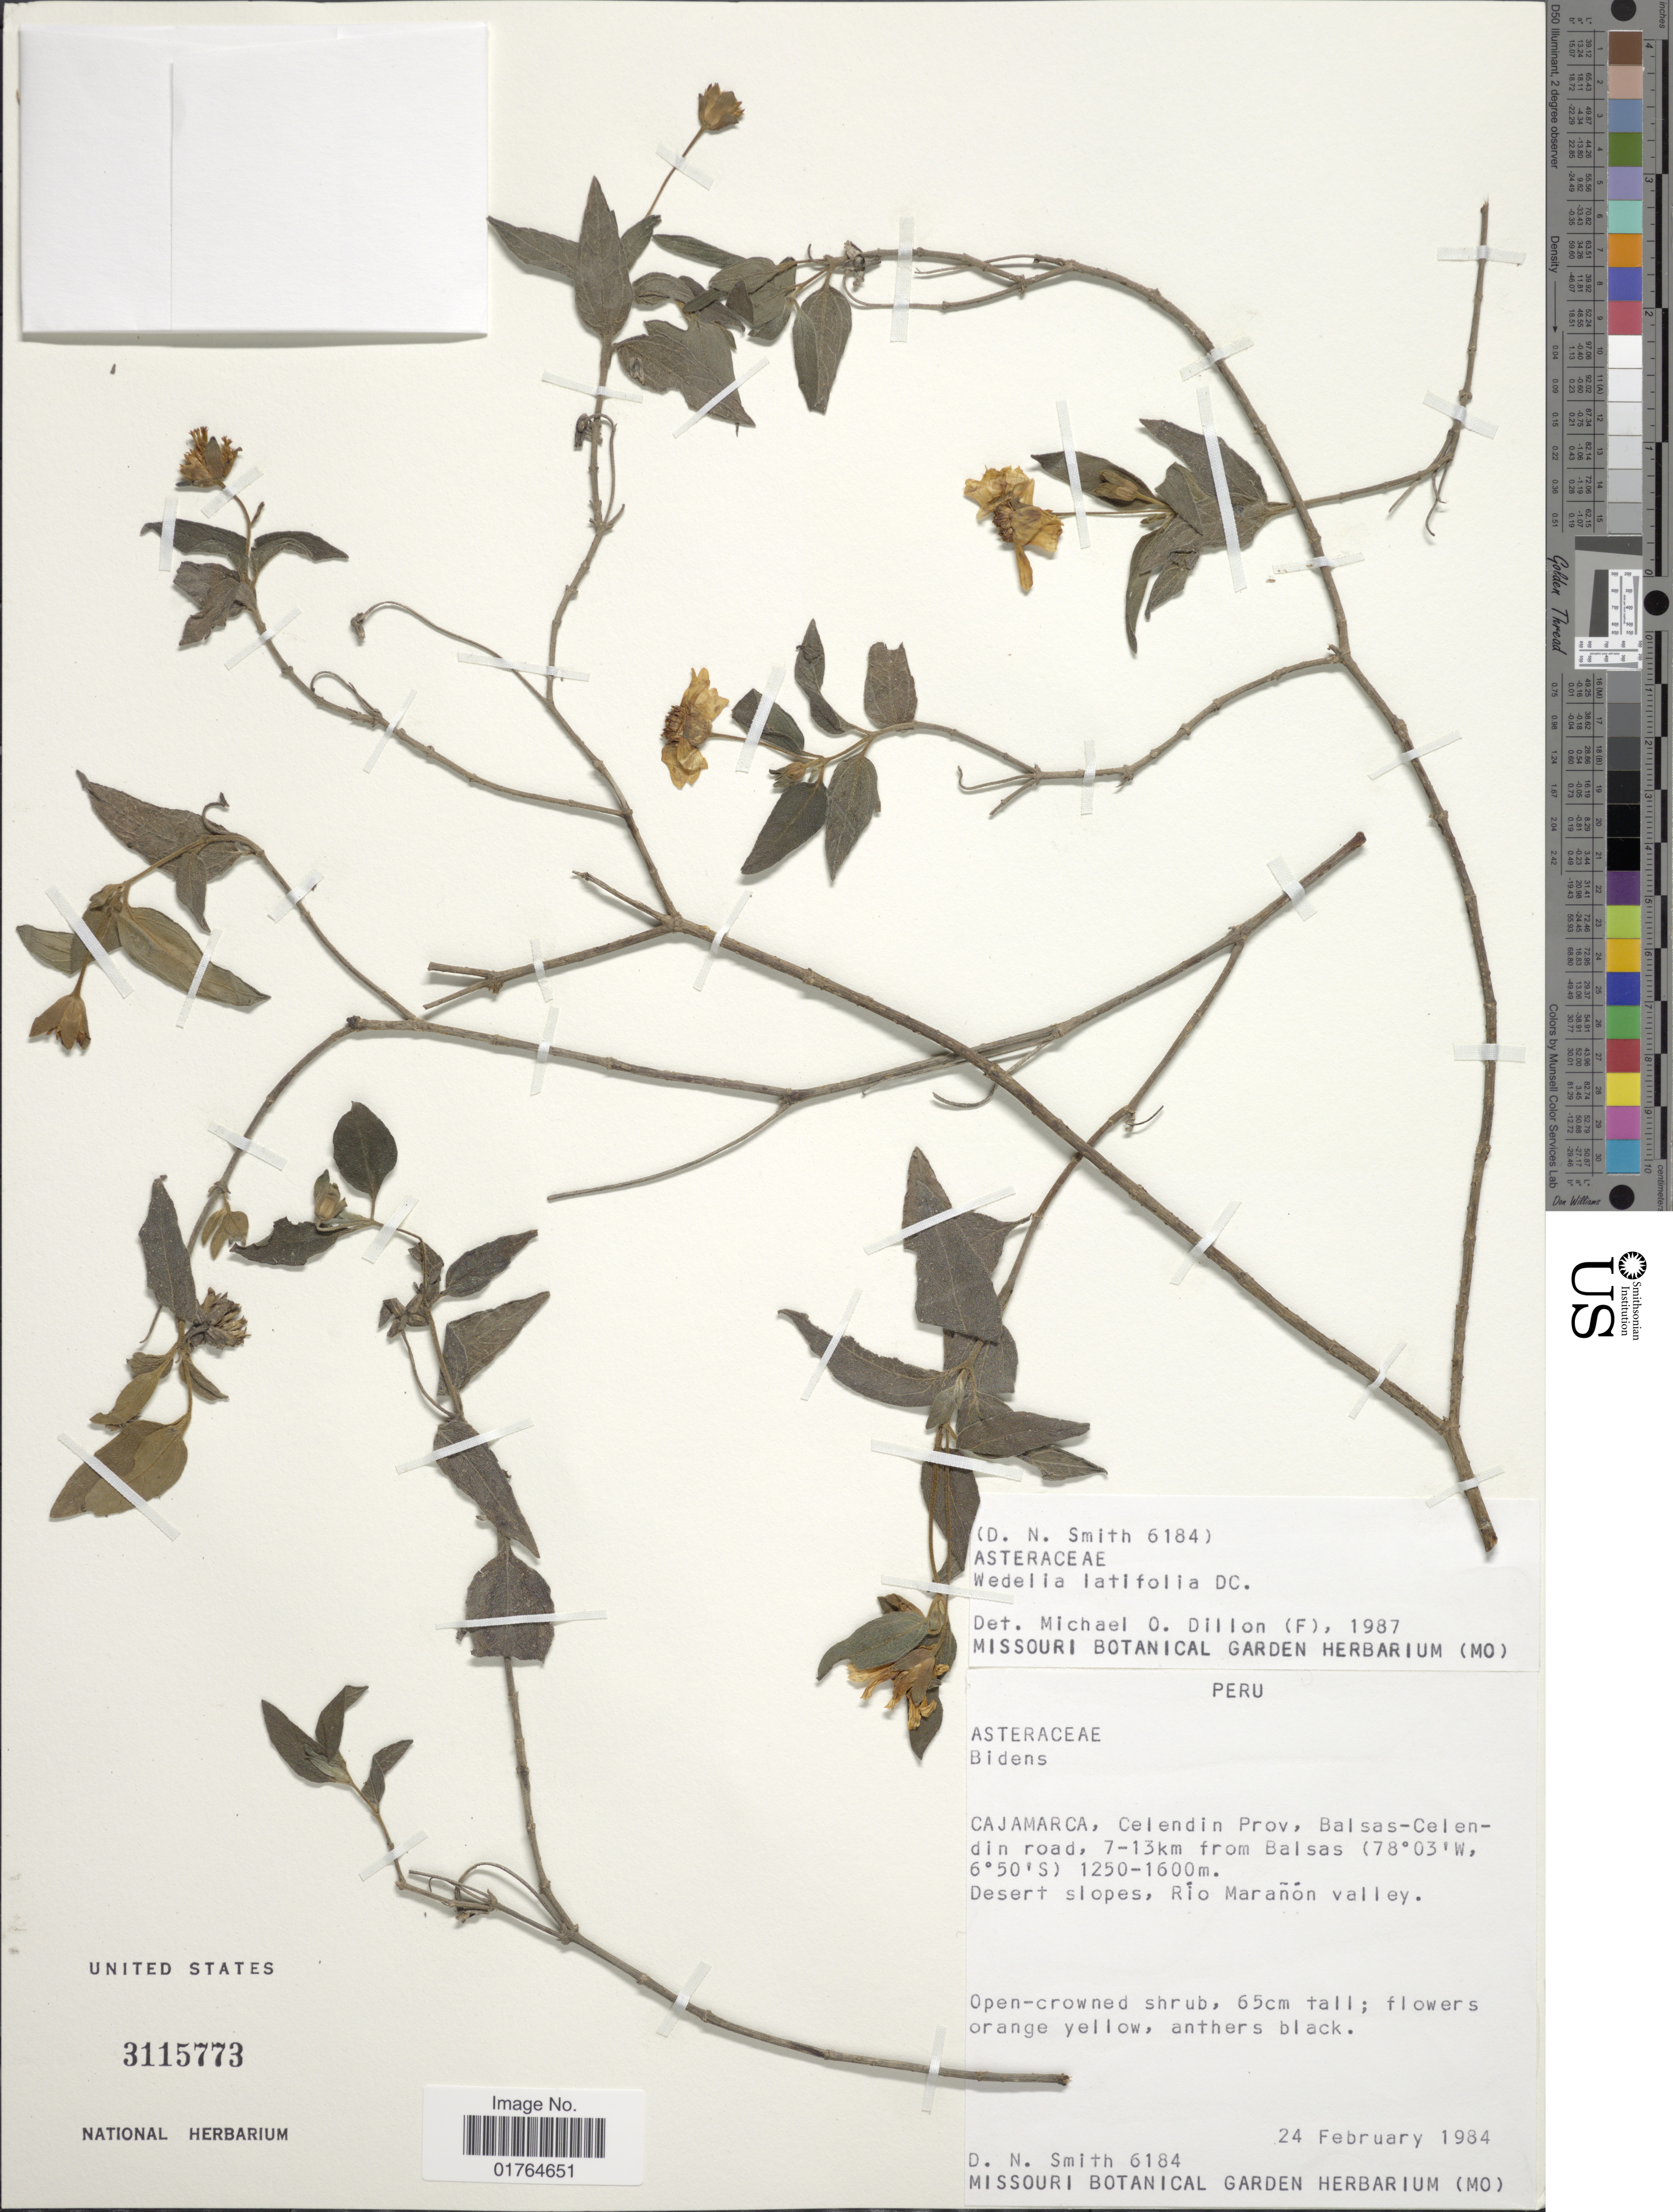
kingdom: Plantae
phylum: Tracheophyta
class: Magnoliopsida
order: Asterales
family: Asteraceae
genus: Wedelia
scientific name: Wedelia latifolia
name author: DC.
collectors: D. Smith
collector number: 6184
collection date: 1984-02-24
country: Peru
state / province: Cajamarca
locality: Celendin Prov., Balsas-Celendin road, 7-13 km from Balsas, Rio Maranon Valley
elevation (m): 1250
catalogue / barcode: US 3115773